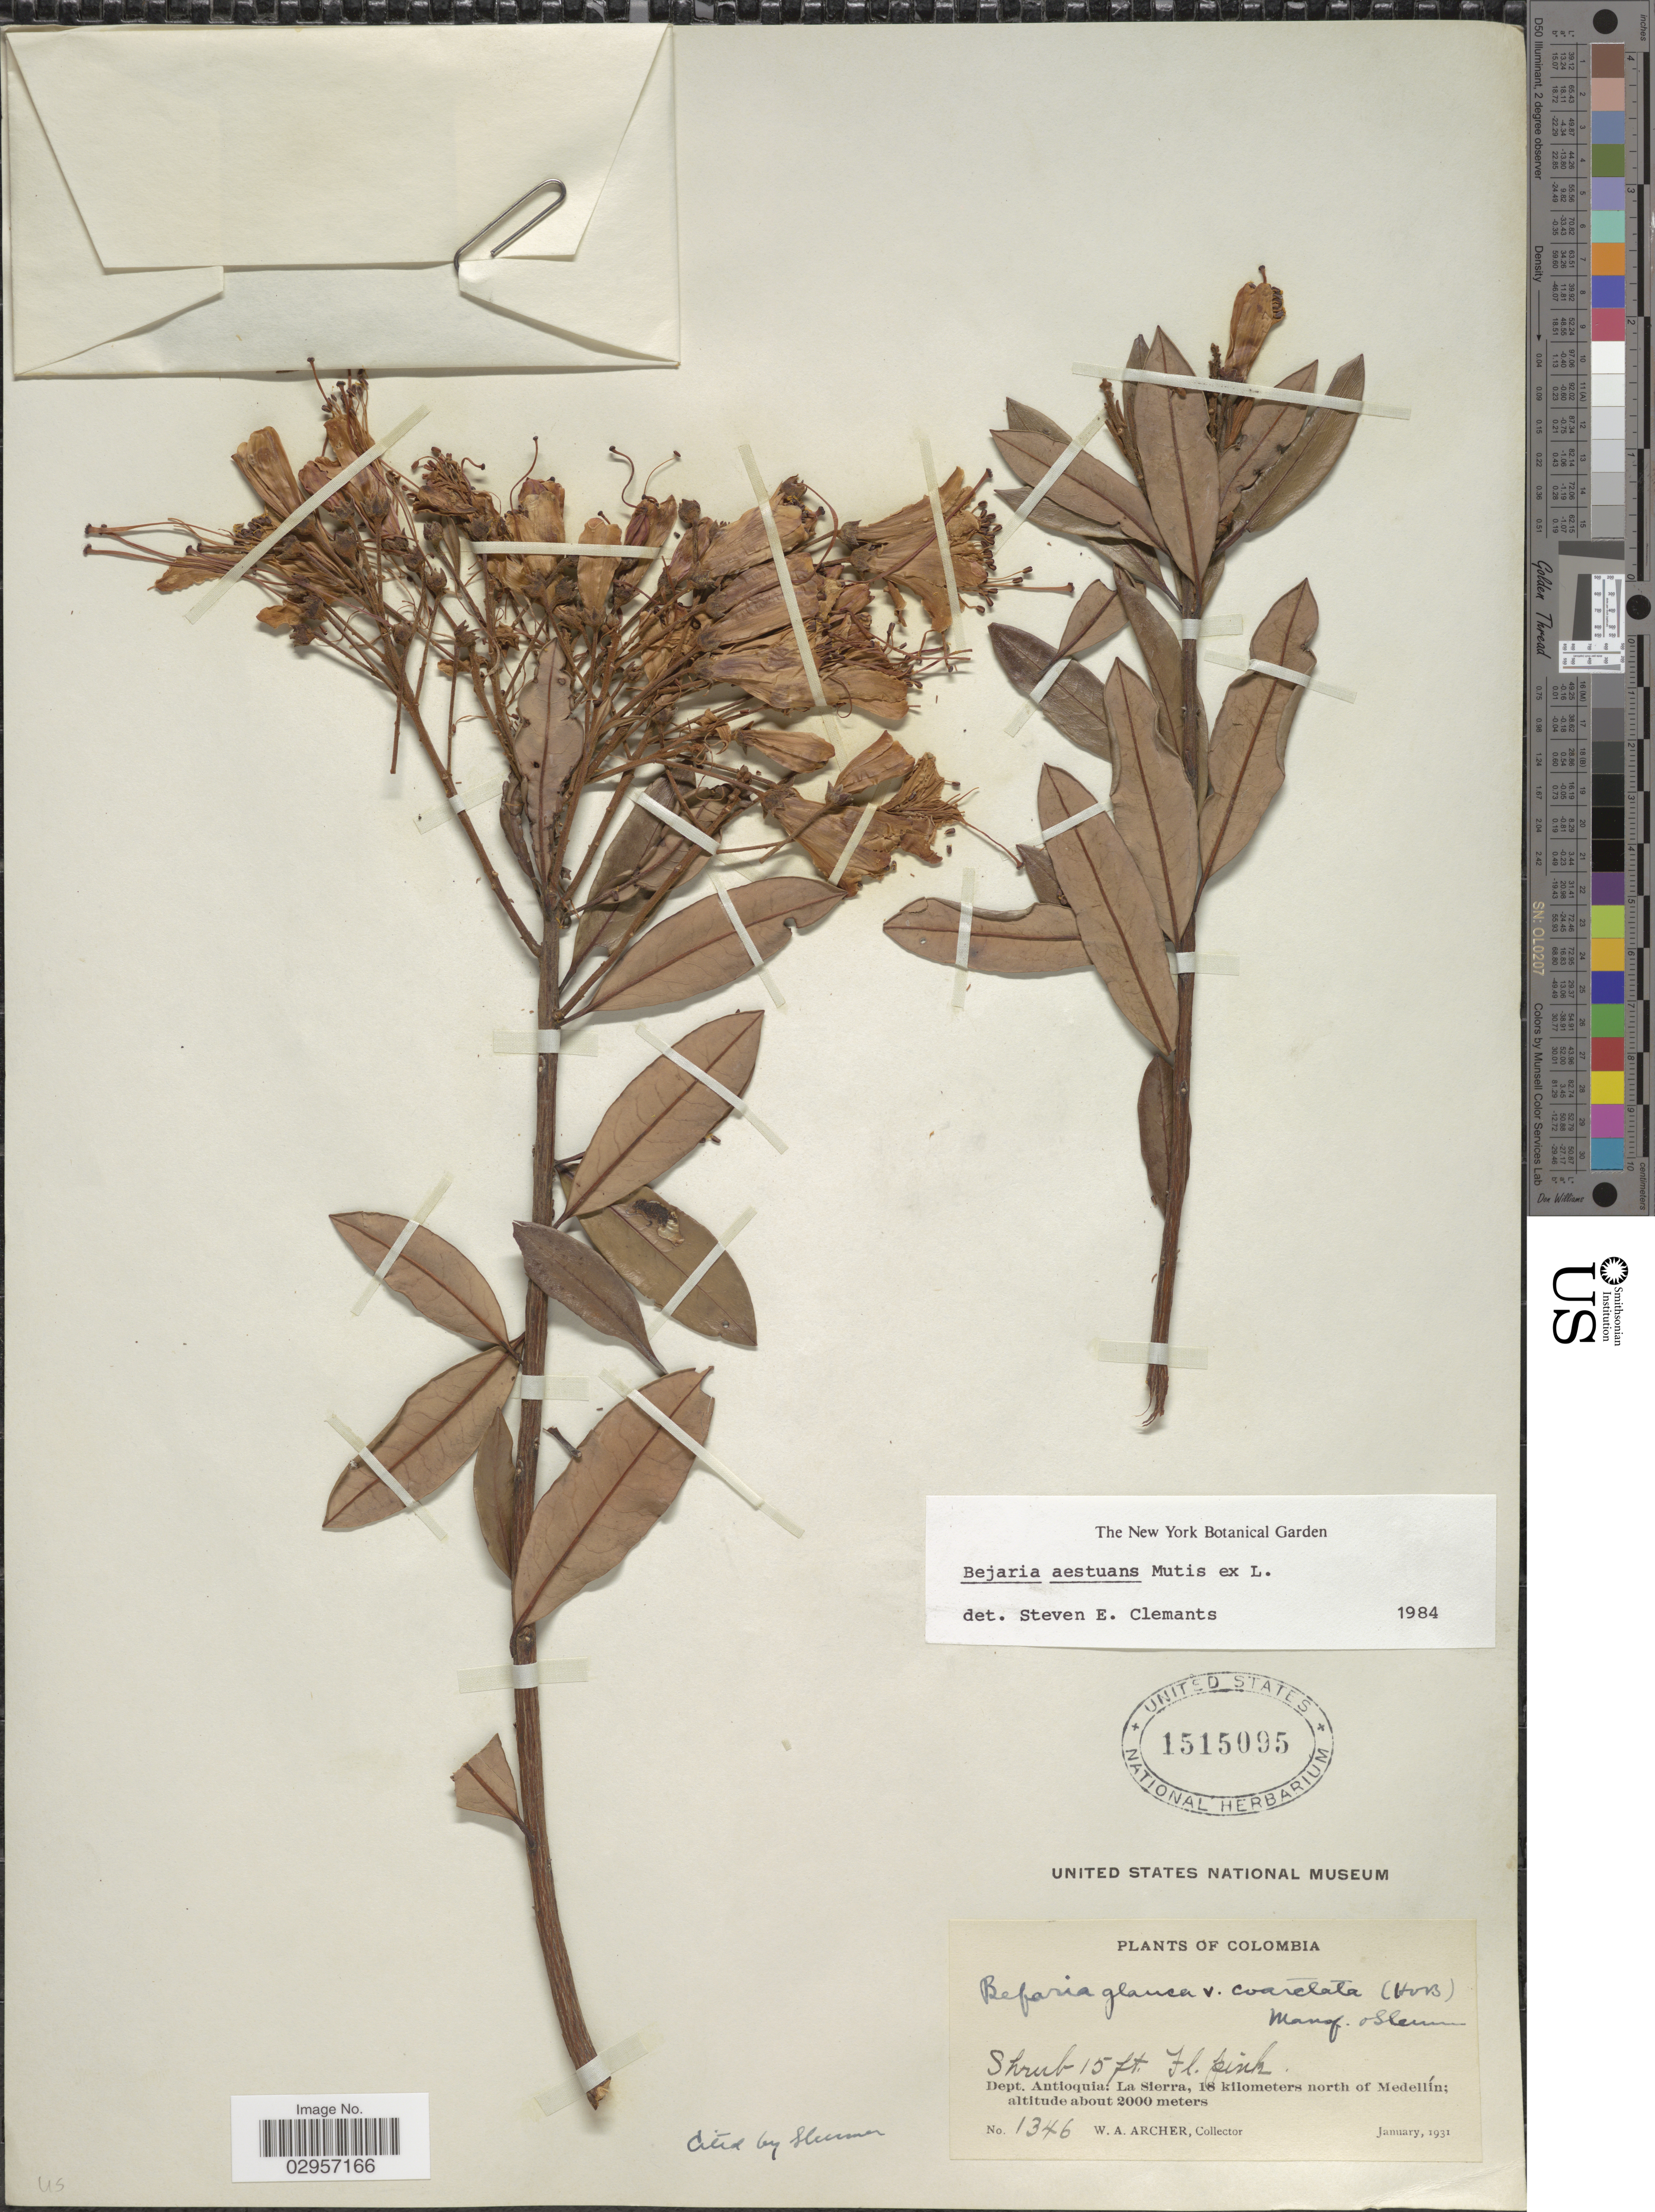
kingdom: Plantae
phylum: Tracheophyta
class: Magnoliopsida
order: Ericales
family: Ericaceae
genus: Befaria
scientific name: Befaria aestuans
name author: Mutis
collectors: W. Archer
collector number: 1346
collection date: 1931-01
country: Colombia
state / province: Antioquia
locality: Dept. Antioquia: La Sierra, 18 kilometers north of Medellín.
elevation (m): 2000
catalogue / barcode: US 1515095